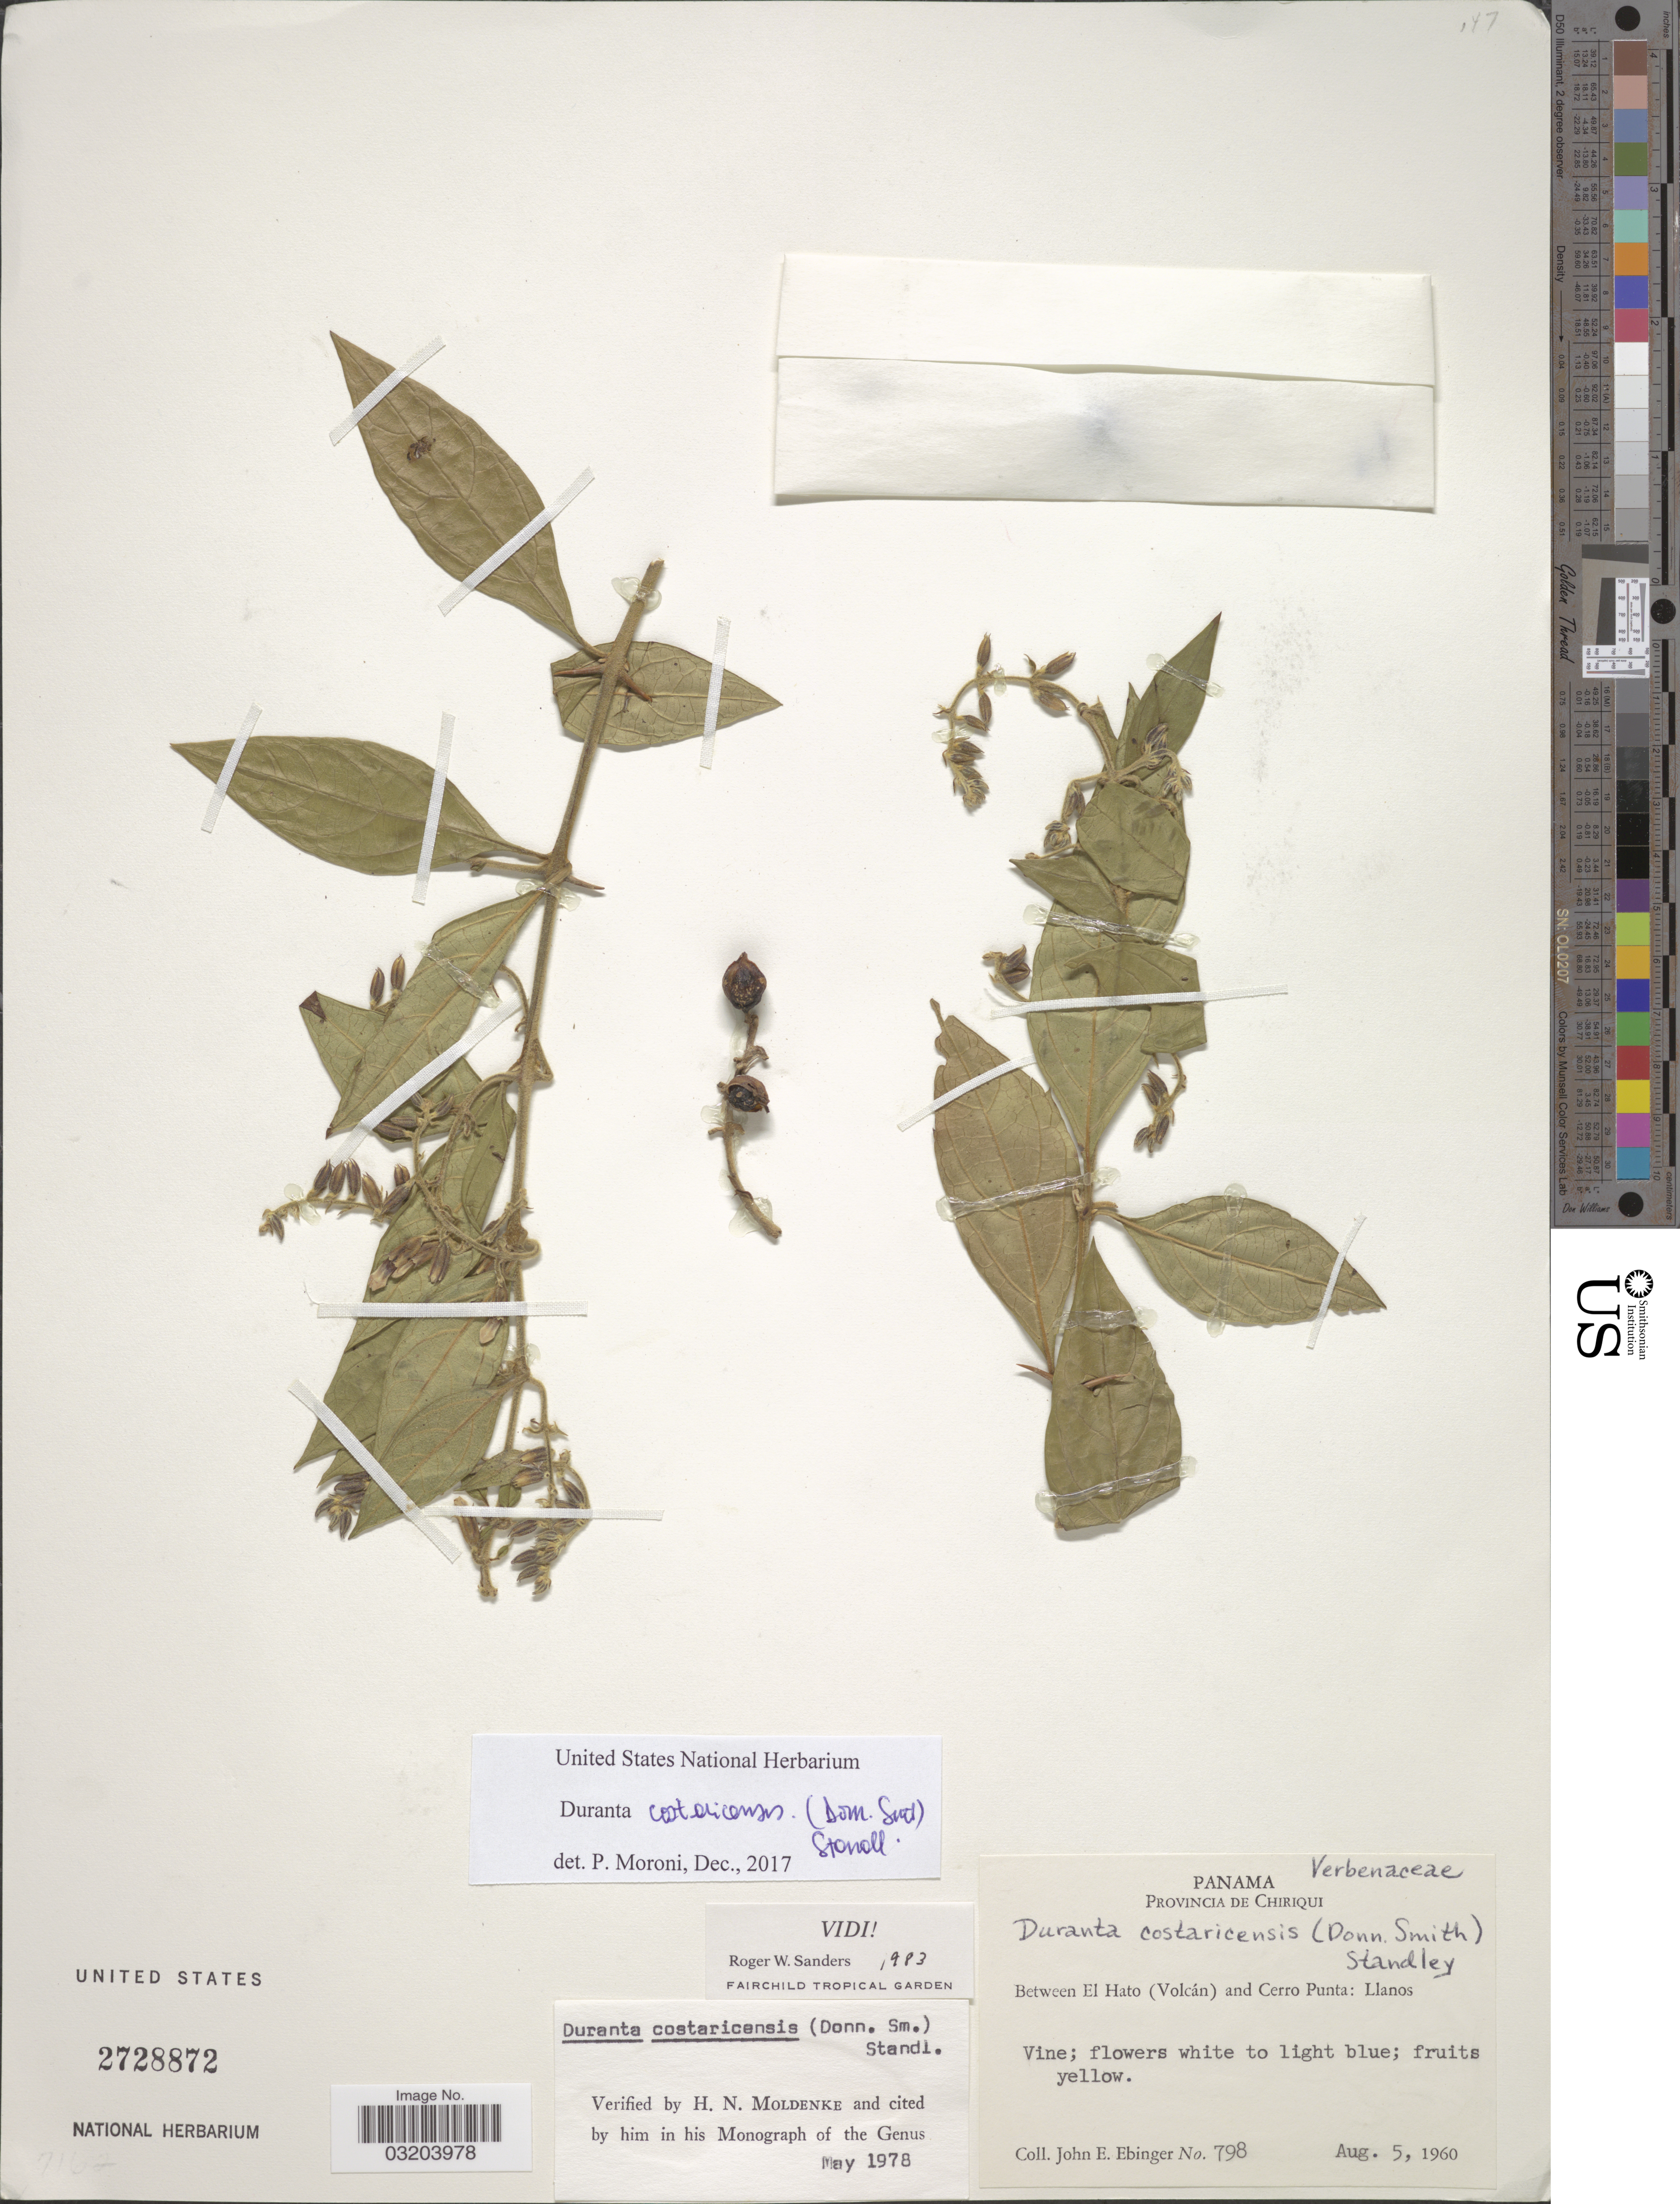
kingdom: Plantae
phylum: Tracheophyta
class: Magnoliopsida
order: Lamiales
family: Verbenaceae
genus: Duranta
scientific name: Duranta costaricensis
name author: (Donn. Sm.) Standl.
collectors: J. Ebinger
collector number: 798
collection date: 1960-08-05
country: Panama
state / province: Chiriqui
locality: Between El Hato (Volcán) and Cerro Punta: Llanos.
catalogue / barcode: US 2728872